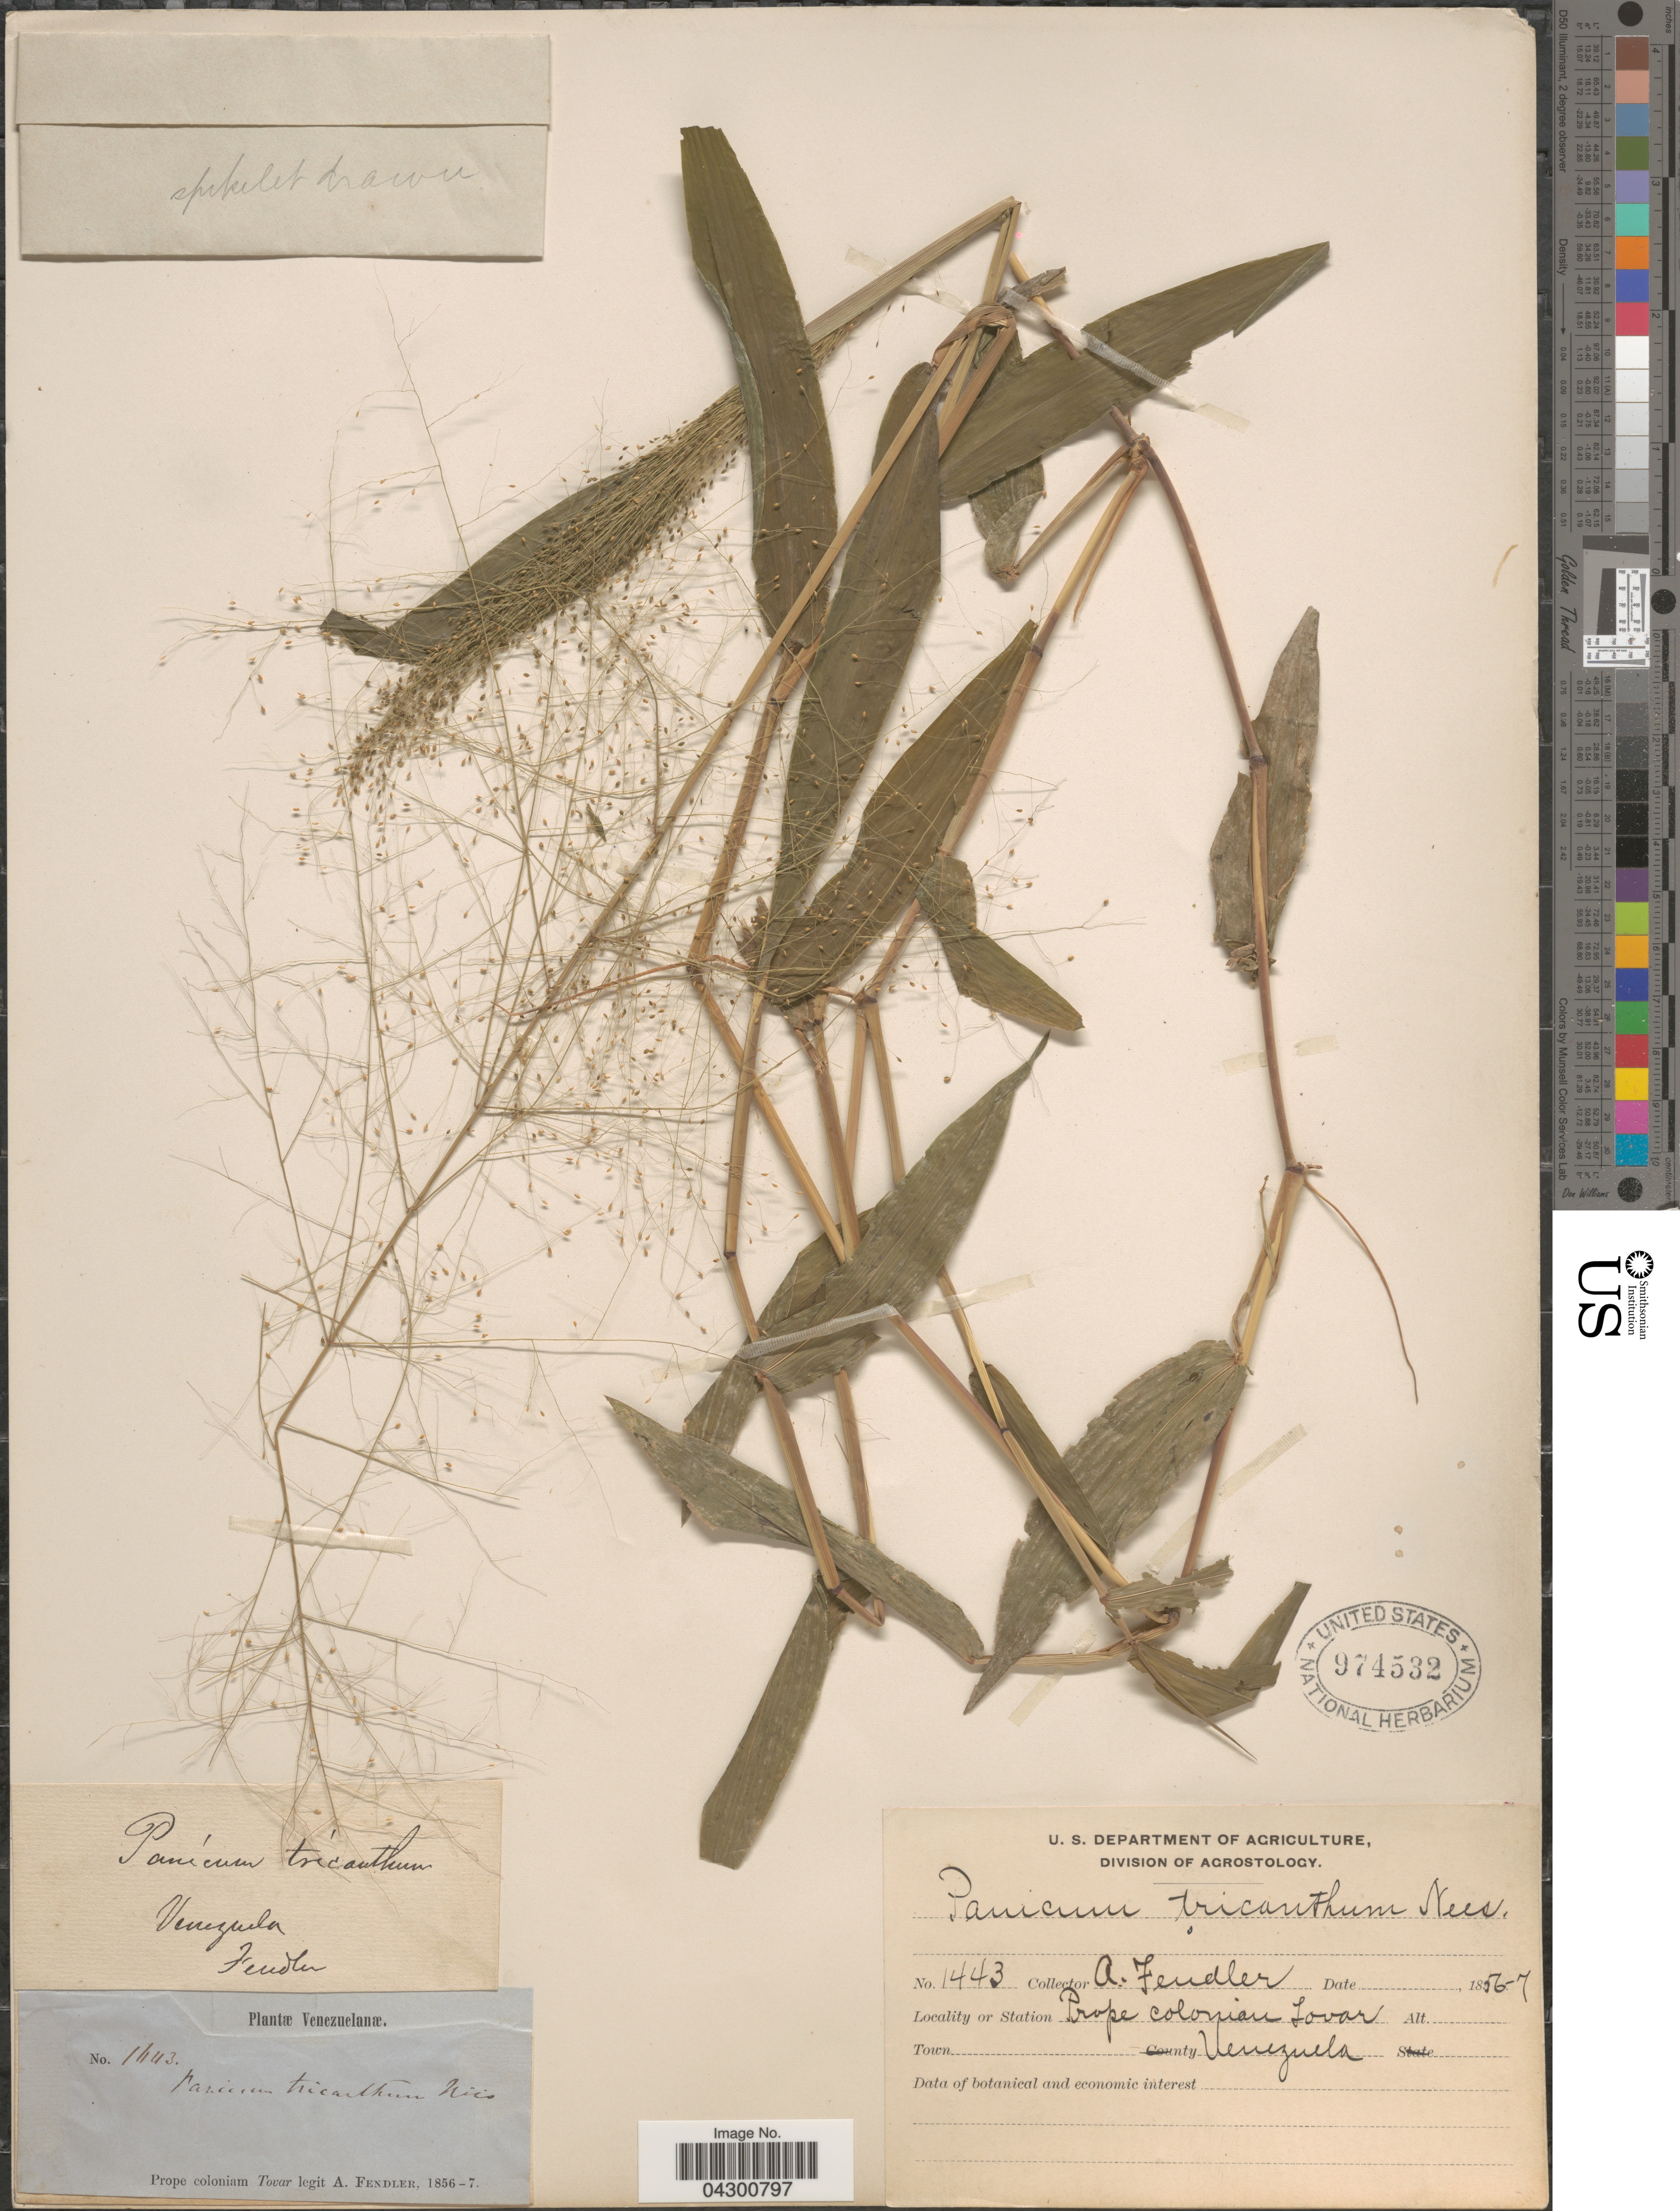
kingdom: Plantae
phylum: Tracheophyta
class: Liliopsida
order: Poales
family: Poaceae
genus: Panicum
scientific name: Panicum trichanthum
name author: Nees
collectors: A. Fendler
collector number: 1443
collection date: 1856/1857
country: Venezuela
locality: Prope coloniam Tovar.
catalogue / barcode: US 974532